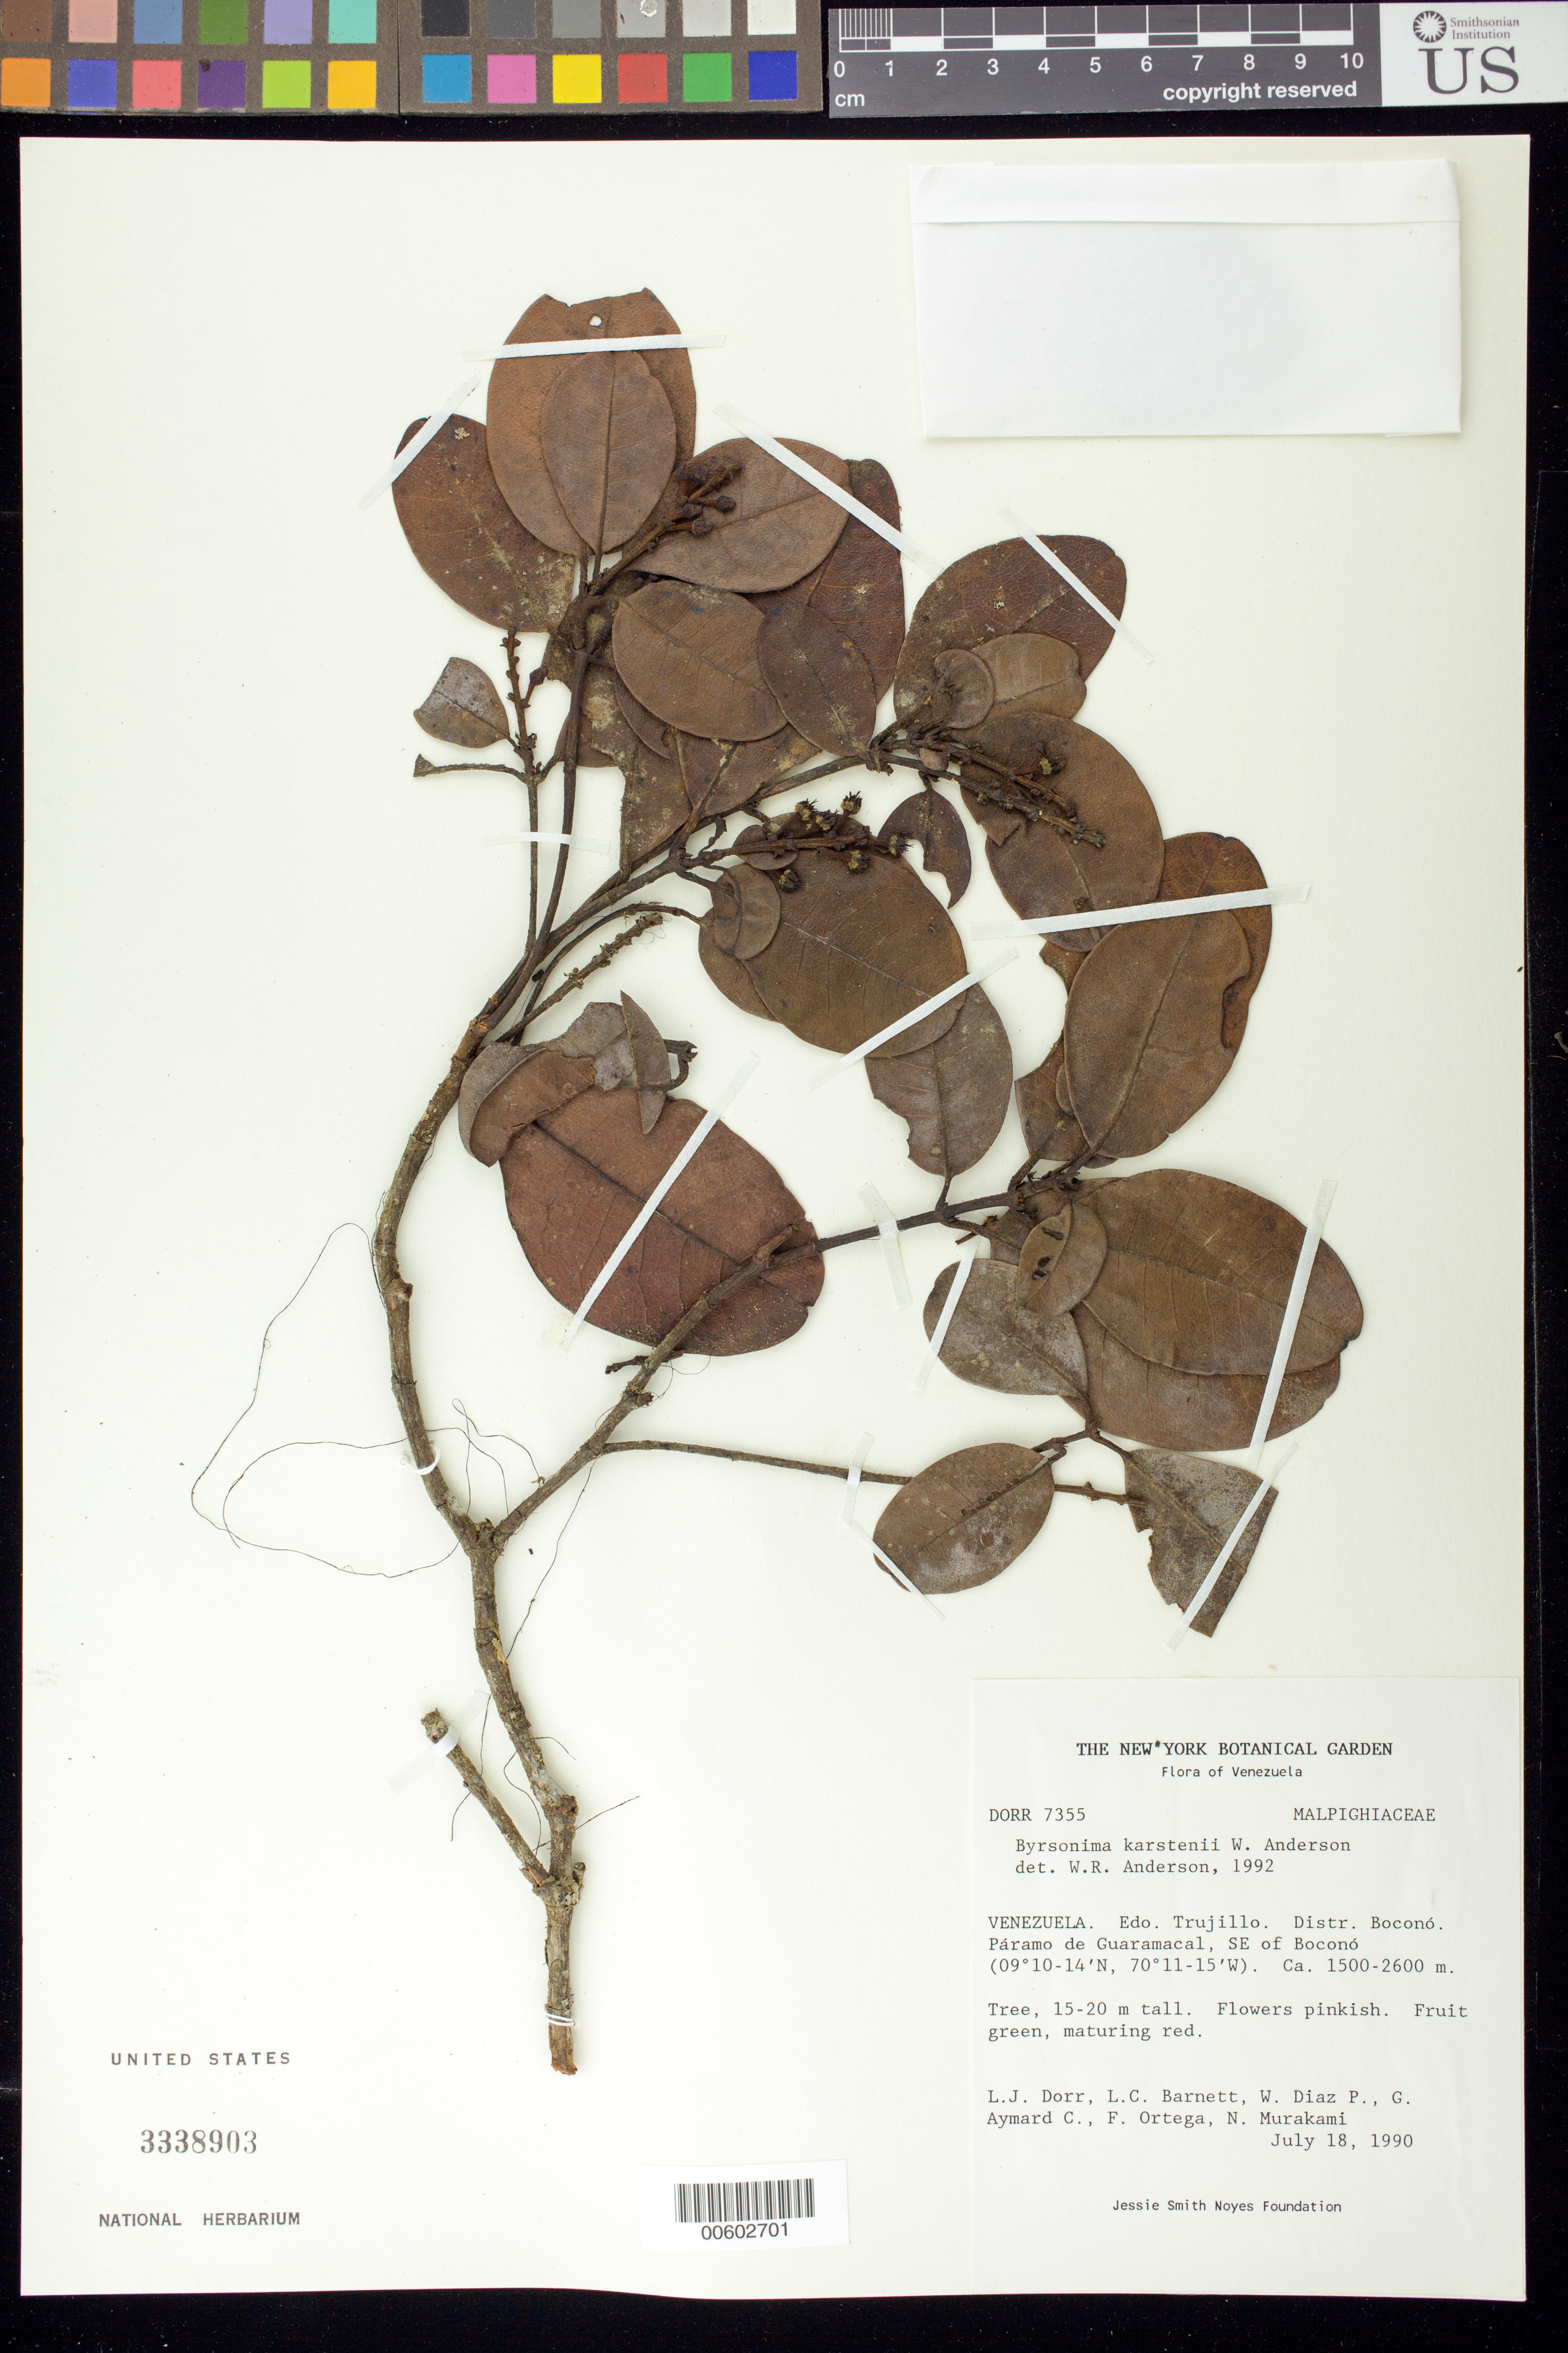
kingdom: Plantae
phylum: Tracheophyta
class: Magnoliopsida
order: Malpighiales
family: Malpighiaceae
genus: Byrsonima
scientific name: Byrsonima karstenii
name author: W.R. Anderson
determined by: Anderson, W. R., (MICH), University of Michigan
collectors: L. J. Dorr, L. C. Barnett, W. Díaz P., G. A. Aymard, F. J. Ortega & N. Murakami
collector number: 7355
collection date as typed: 18 Jul 1990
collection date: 1990-07-18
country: Venezuela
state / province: Trujillo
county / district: Boconó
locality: Páramo de Guaramacal, SE of Boconó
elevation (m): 1500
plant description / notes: MICH, NY, PORT, US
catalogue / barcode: US 3338903